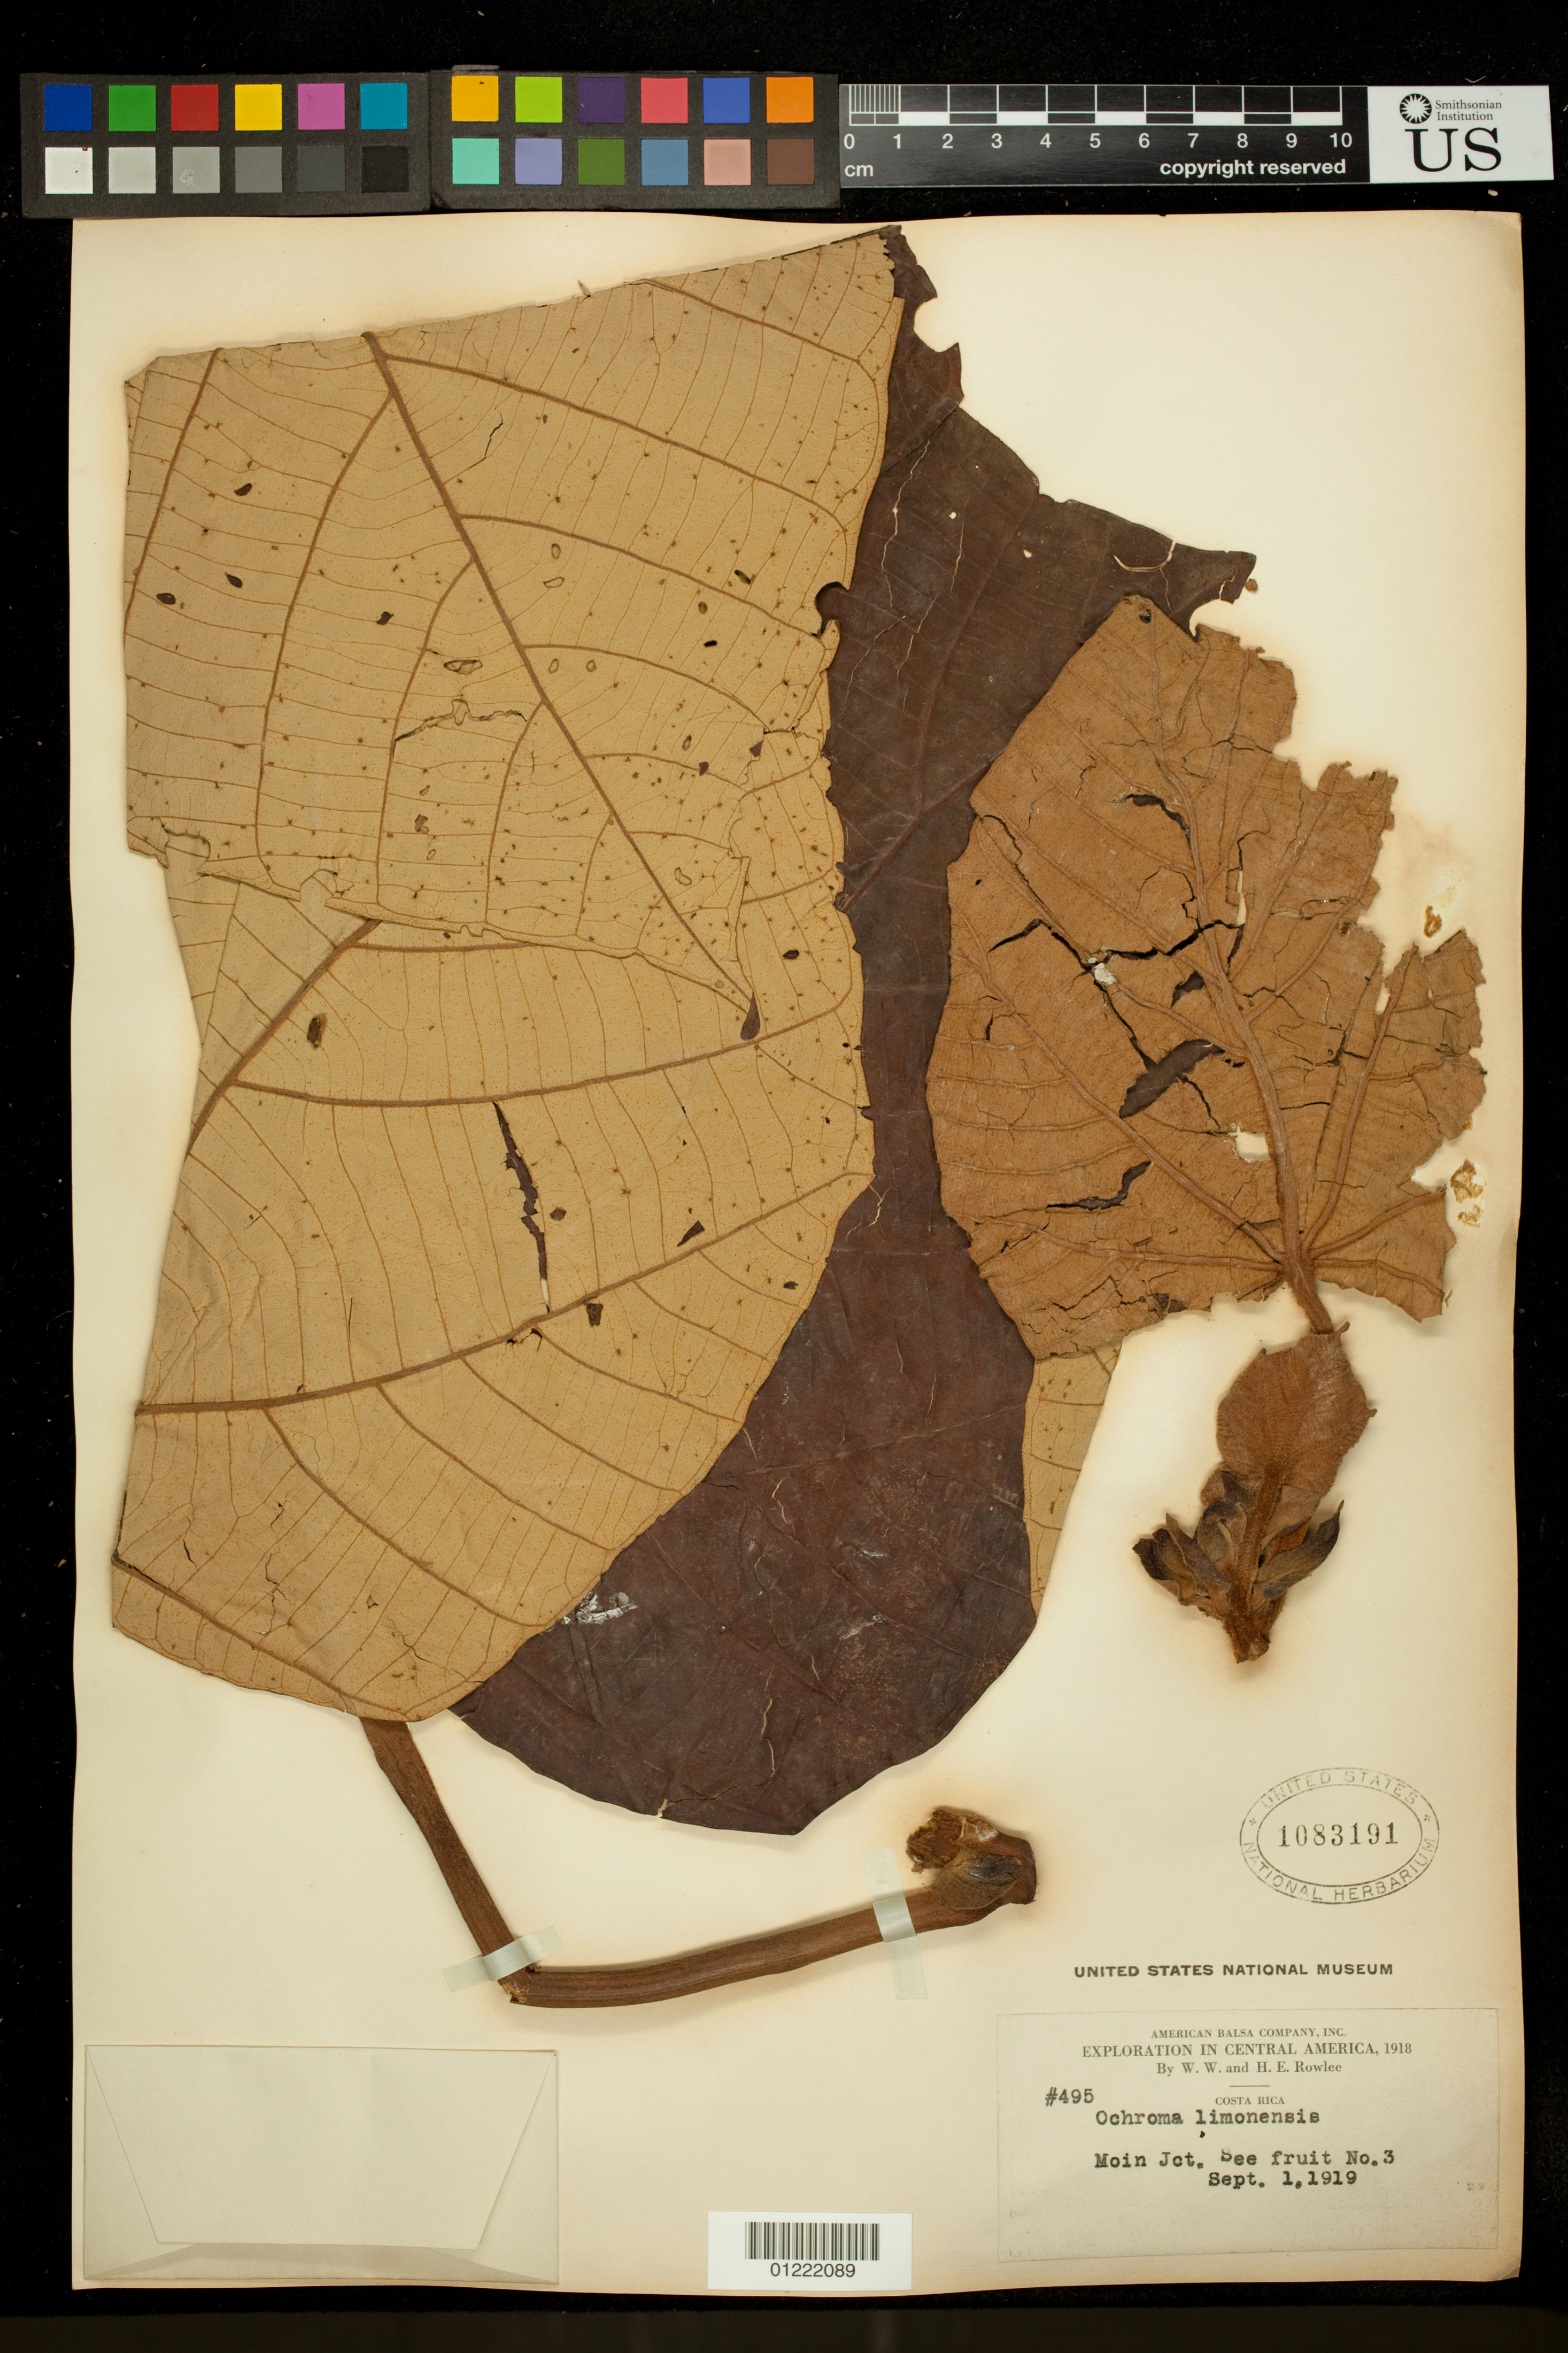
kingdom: Plantae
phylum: Tracheophyta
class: Magnoliopsida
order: Malvales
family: Malvaceae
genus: Ochroma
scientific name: Ochroma pyramidale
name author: (Cav. ex Lam.) Urb.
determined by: Dorr, L. J., (BOT), Smithsonian Institution - National Museum of Natural History (UNITED STATES)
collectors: W. W. Rowlee & H. E. Rowlee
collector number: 495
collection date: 1919-09-01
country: Costa Rica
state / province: Limón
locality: Moin Jct.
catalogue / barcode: US 1083191